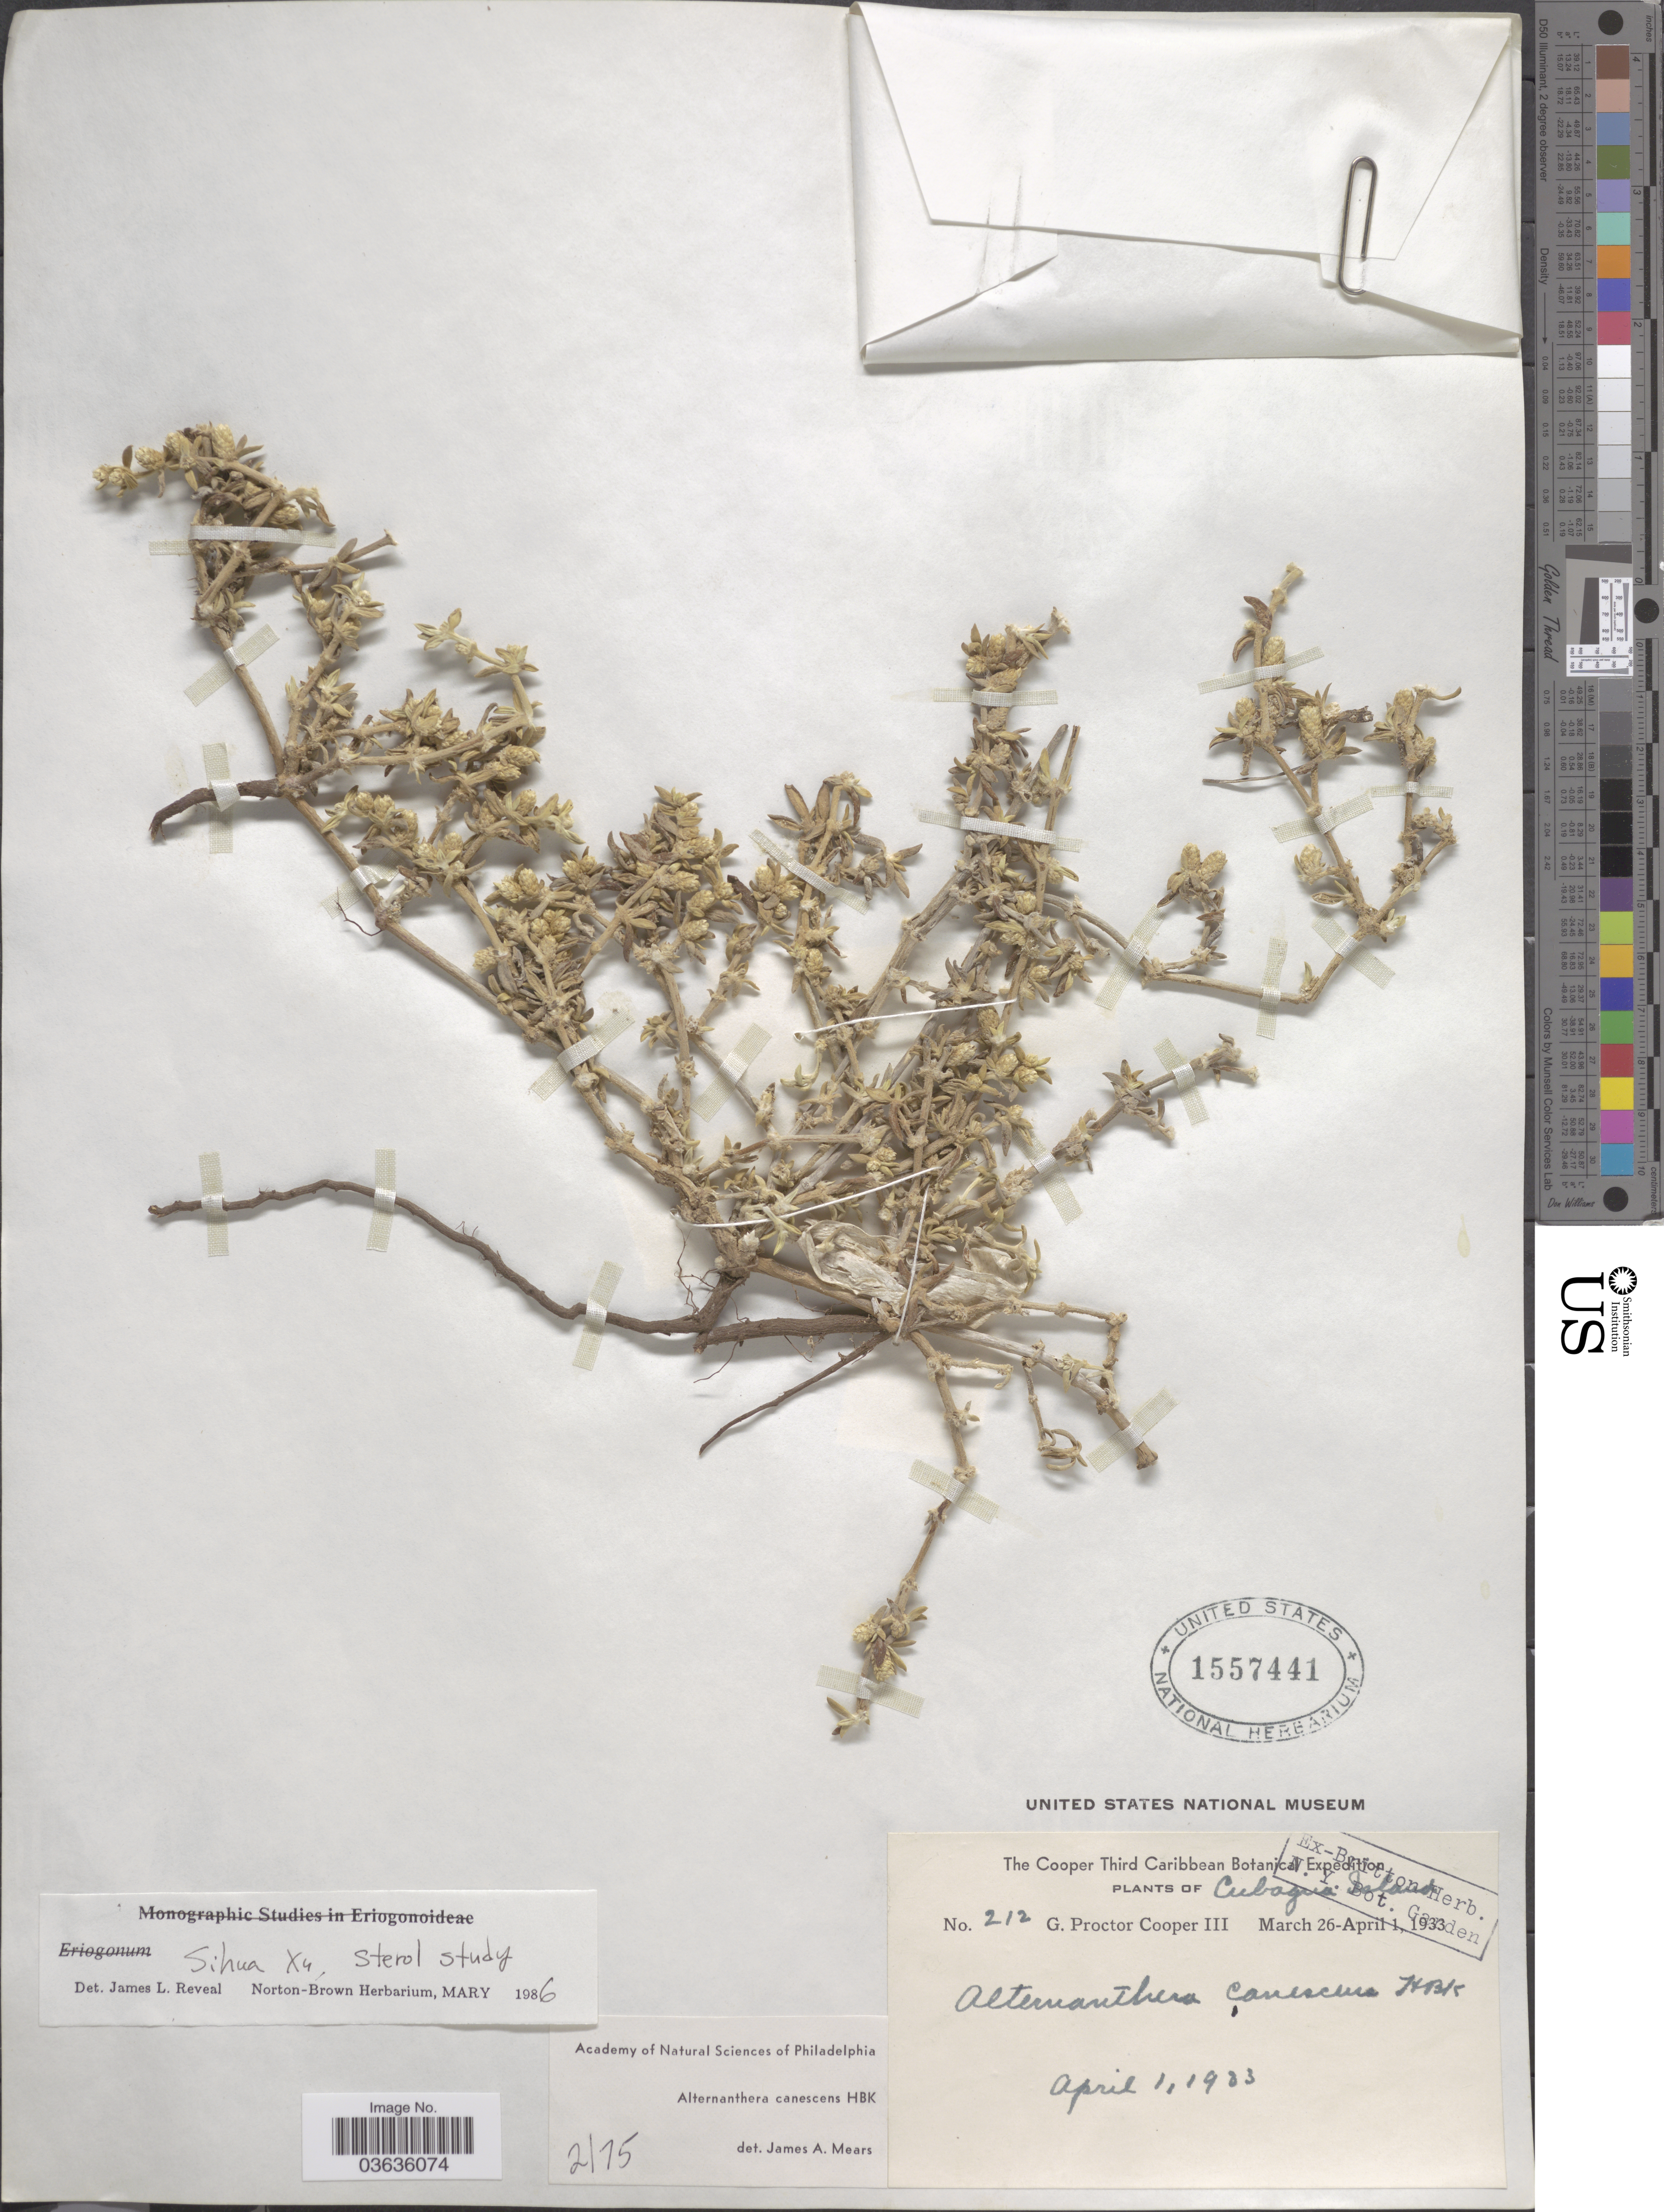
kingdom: Plantae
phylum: Tracheophyta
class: Magnoliopsida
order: Caryophyllales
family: Amaranthaceae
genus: Alternanthera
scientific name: Alternanthera canescens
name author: Kunth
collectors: G. Cooper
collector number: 212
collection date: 1933-04-01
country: Venezuela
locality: Cubagua Island.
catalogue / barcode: US 1557441